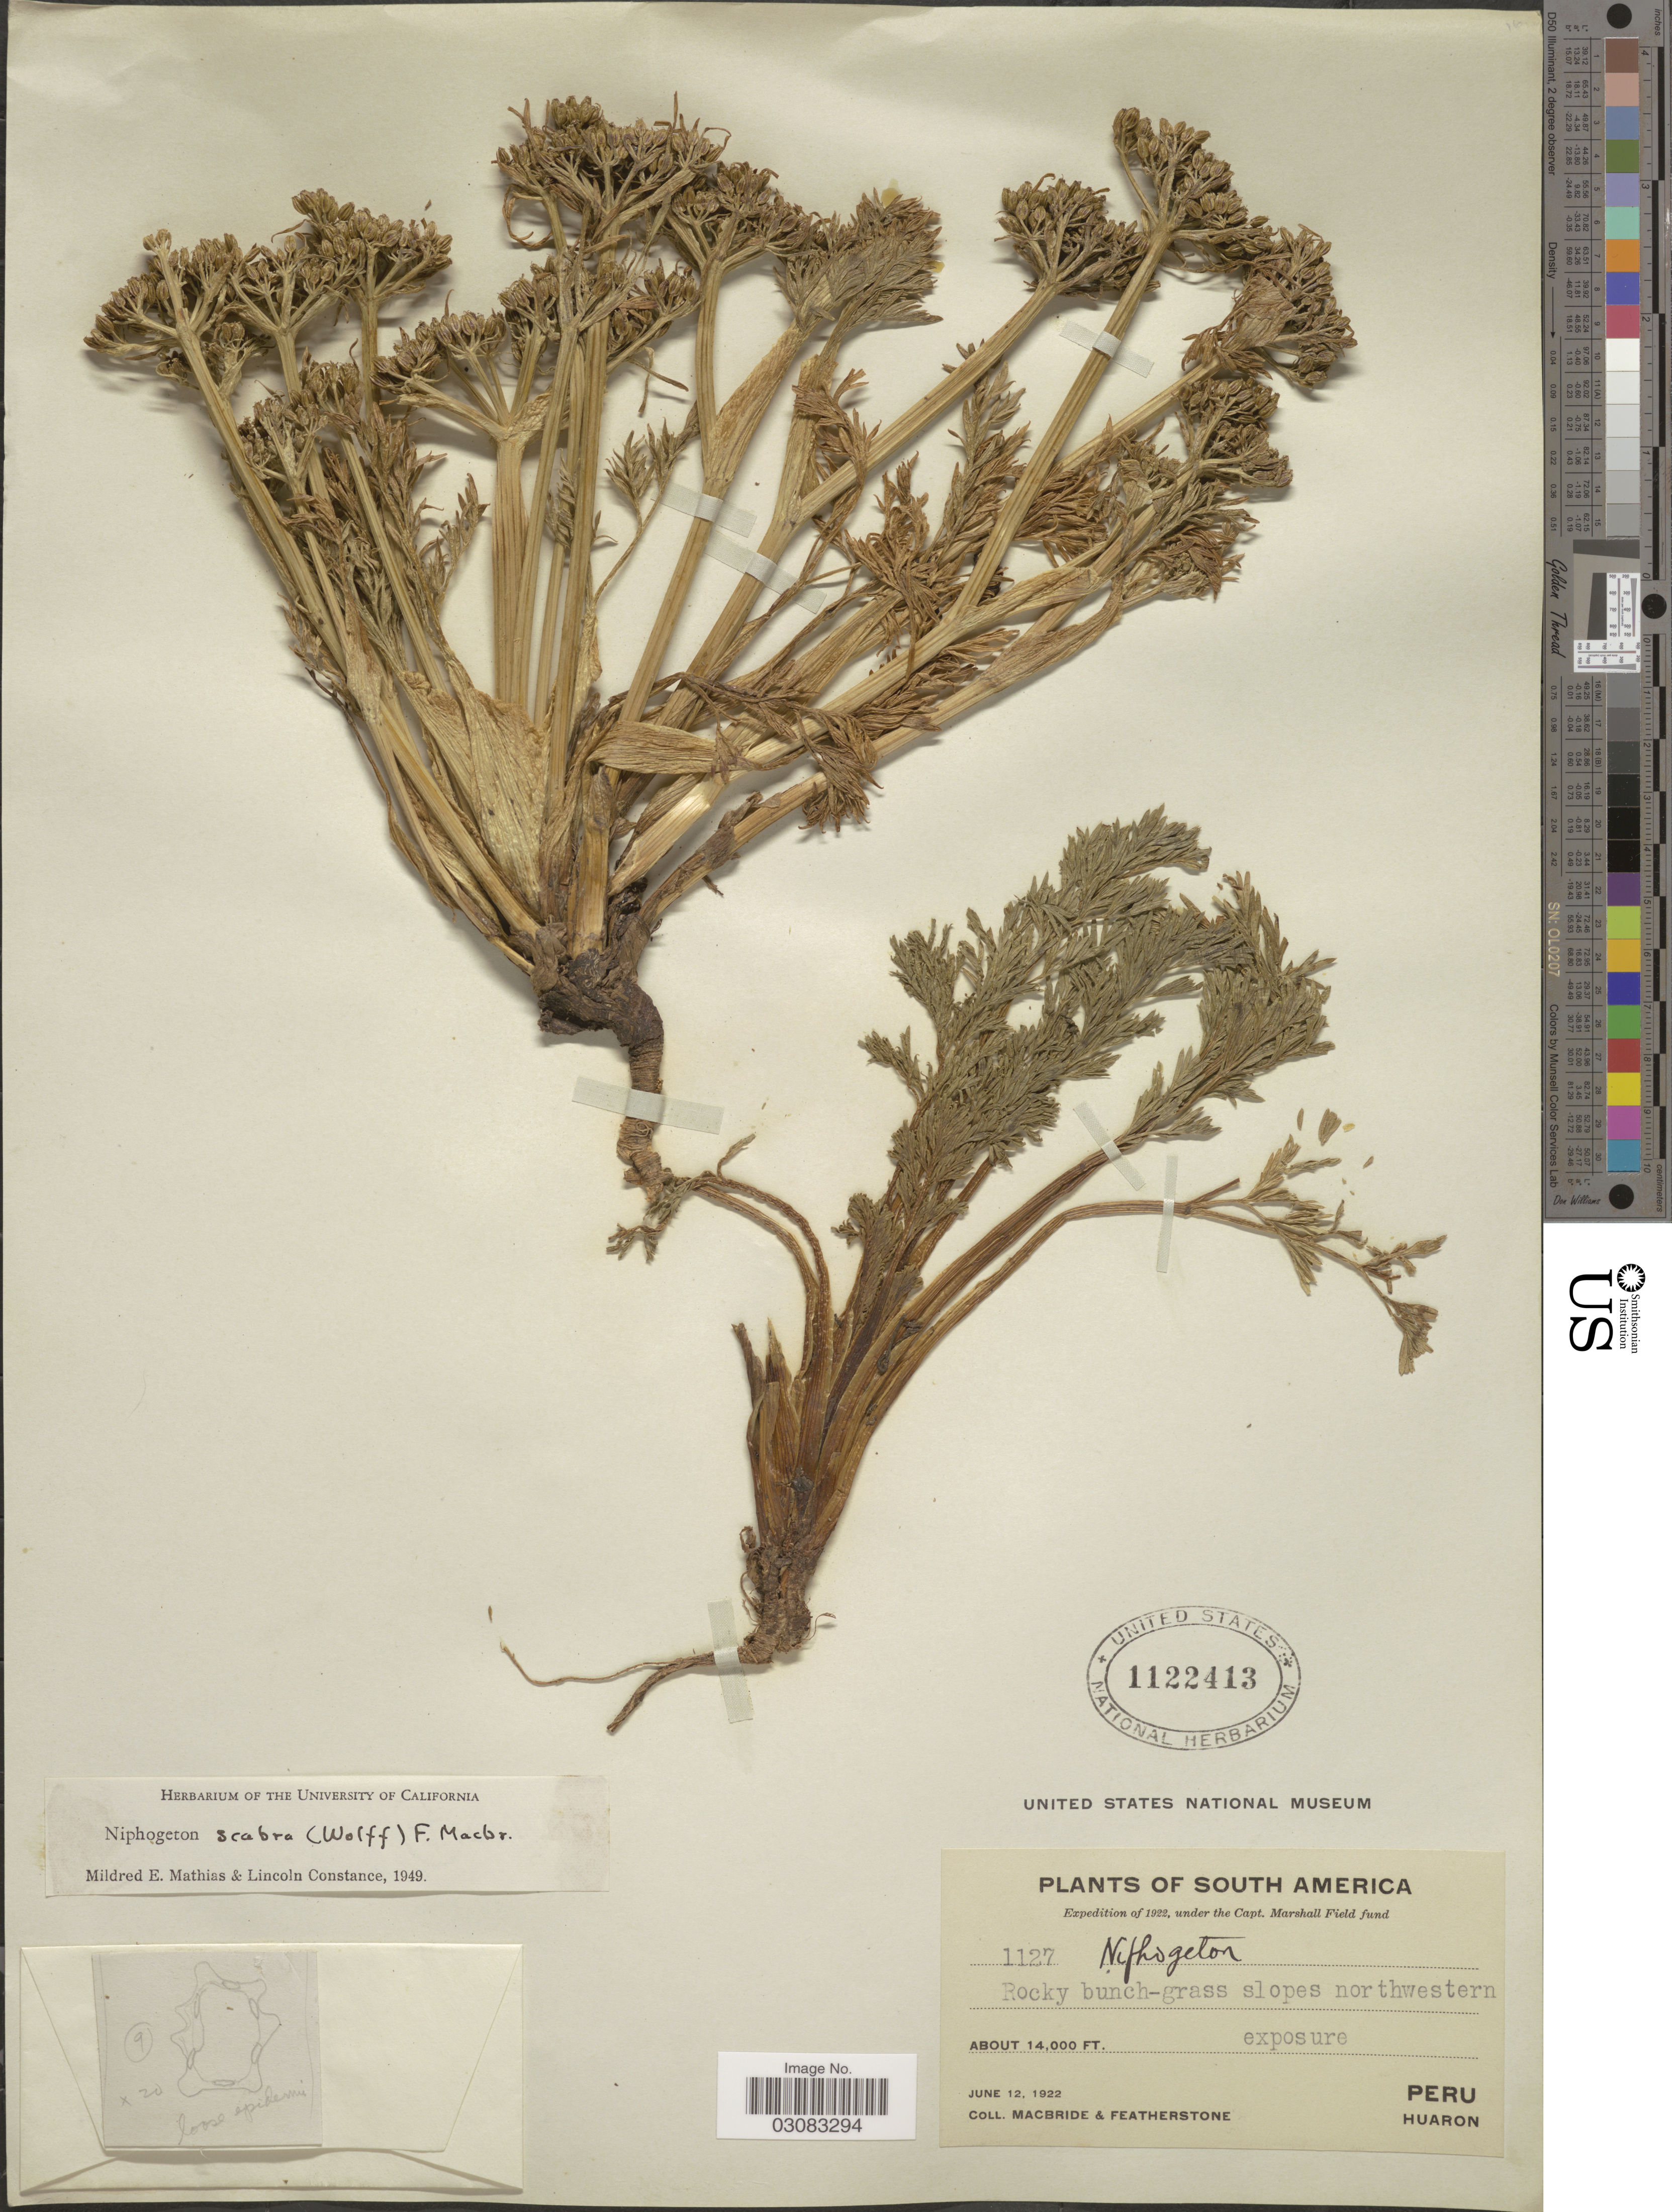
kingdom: Plantae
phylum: Tracheophyta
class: Magnoliopsida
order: Apiales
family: Apiaceae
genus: Niphogeton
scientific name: Niphogeton scabra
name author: (H. Wolff) J.F. Macbr.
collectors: Macbride, -- & -. Featherstone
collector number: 1127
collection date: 1922-06-12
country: Peru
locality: Huaron.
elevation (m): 4267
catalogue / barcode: US 1122413